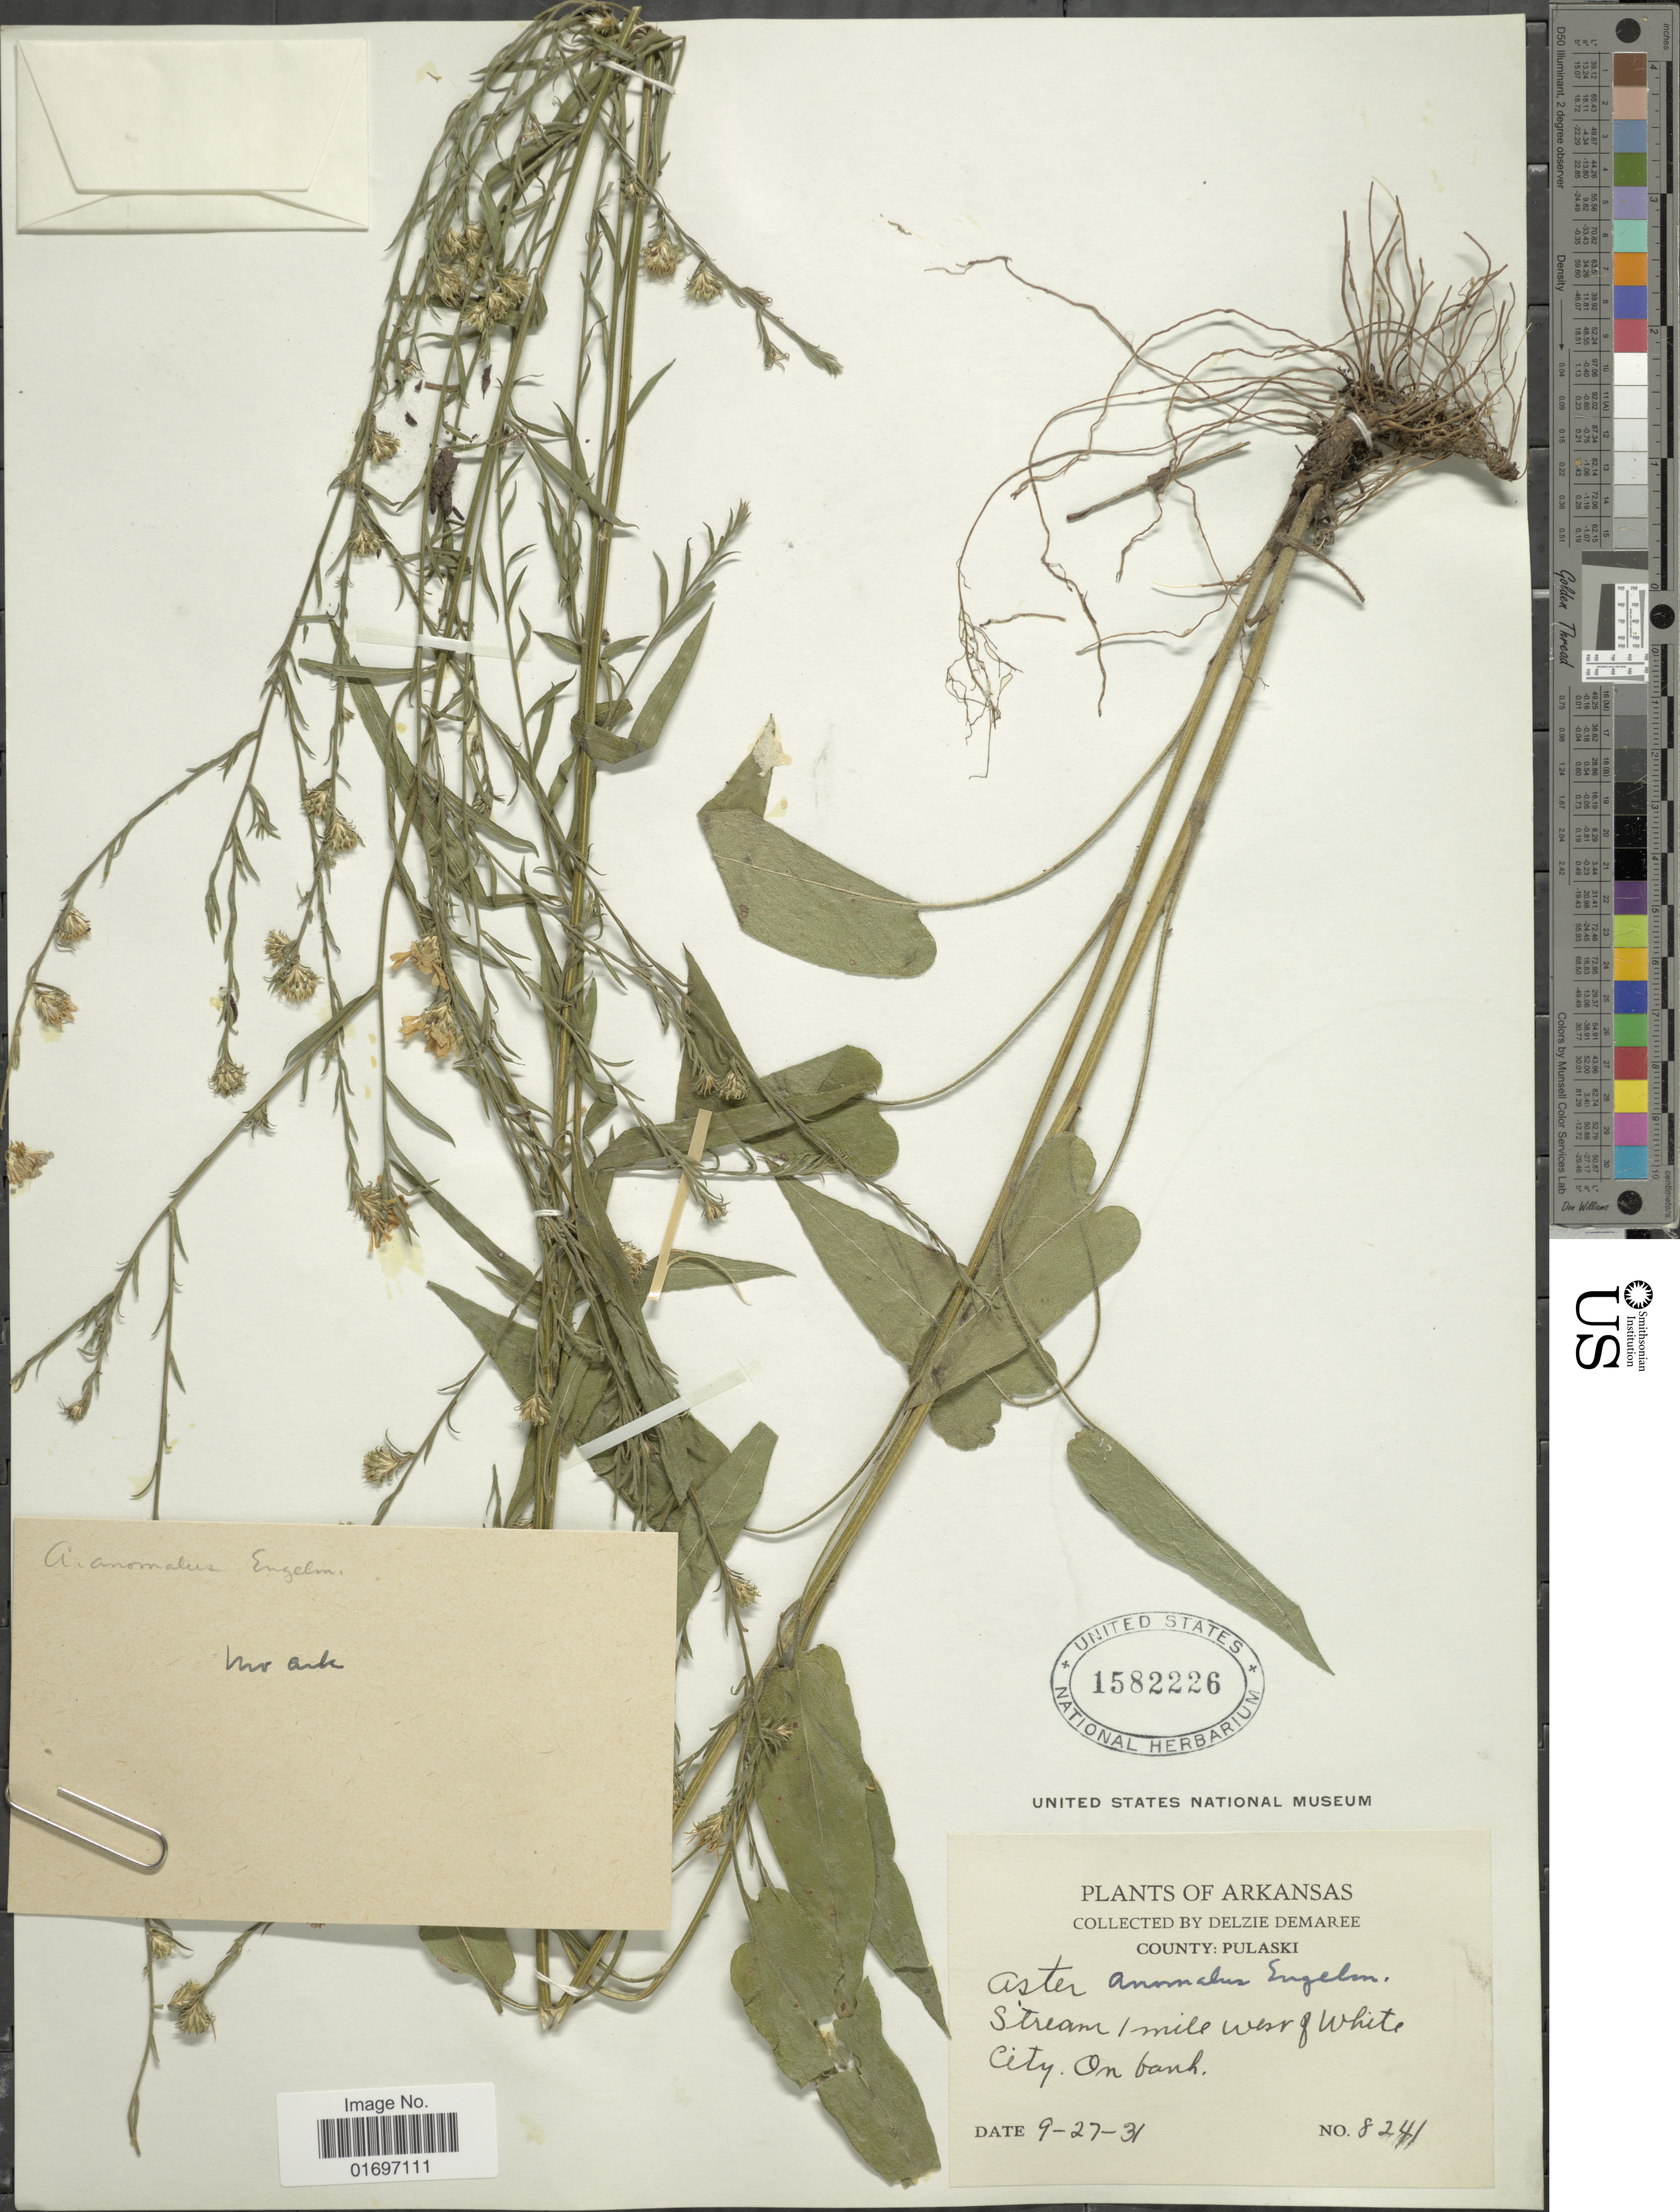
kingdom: Plantae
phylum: Tracheophyta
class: Magnoliopsida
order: Asterales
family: Asteraceae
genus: Symphyotrichum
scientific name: Symphyotrichum anomalum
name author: (Engelm.) G.L. Nesom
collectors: D. Demaree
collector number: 8241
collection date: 1931-09-27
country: United States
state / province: Arkansas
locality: County: Pulaski. Stream 1 mile west of White City. On bank.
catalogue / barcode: US 1582226